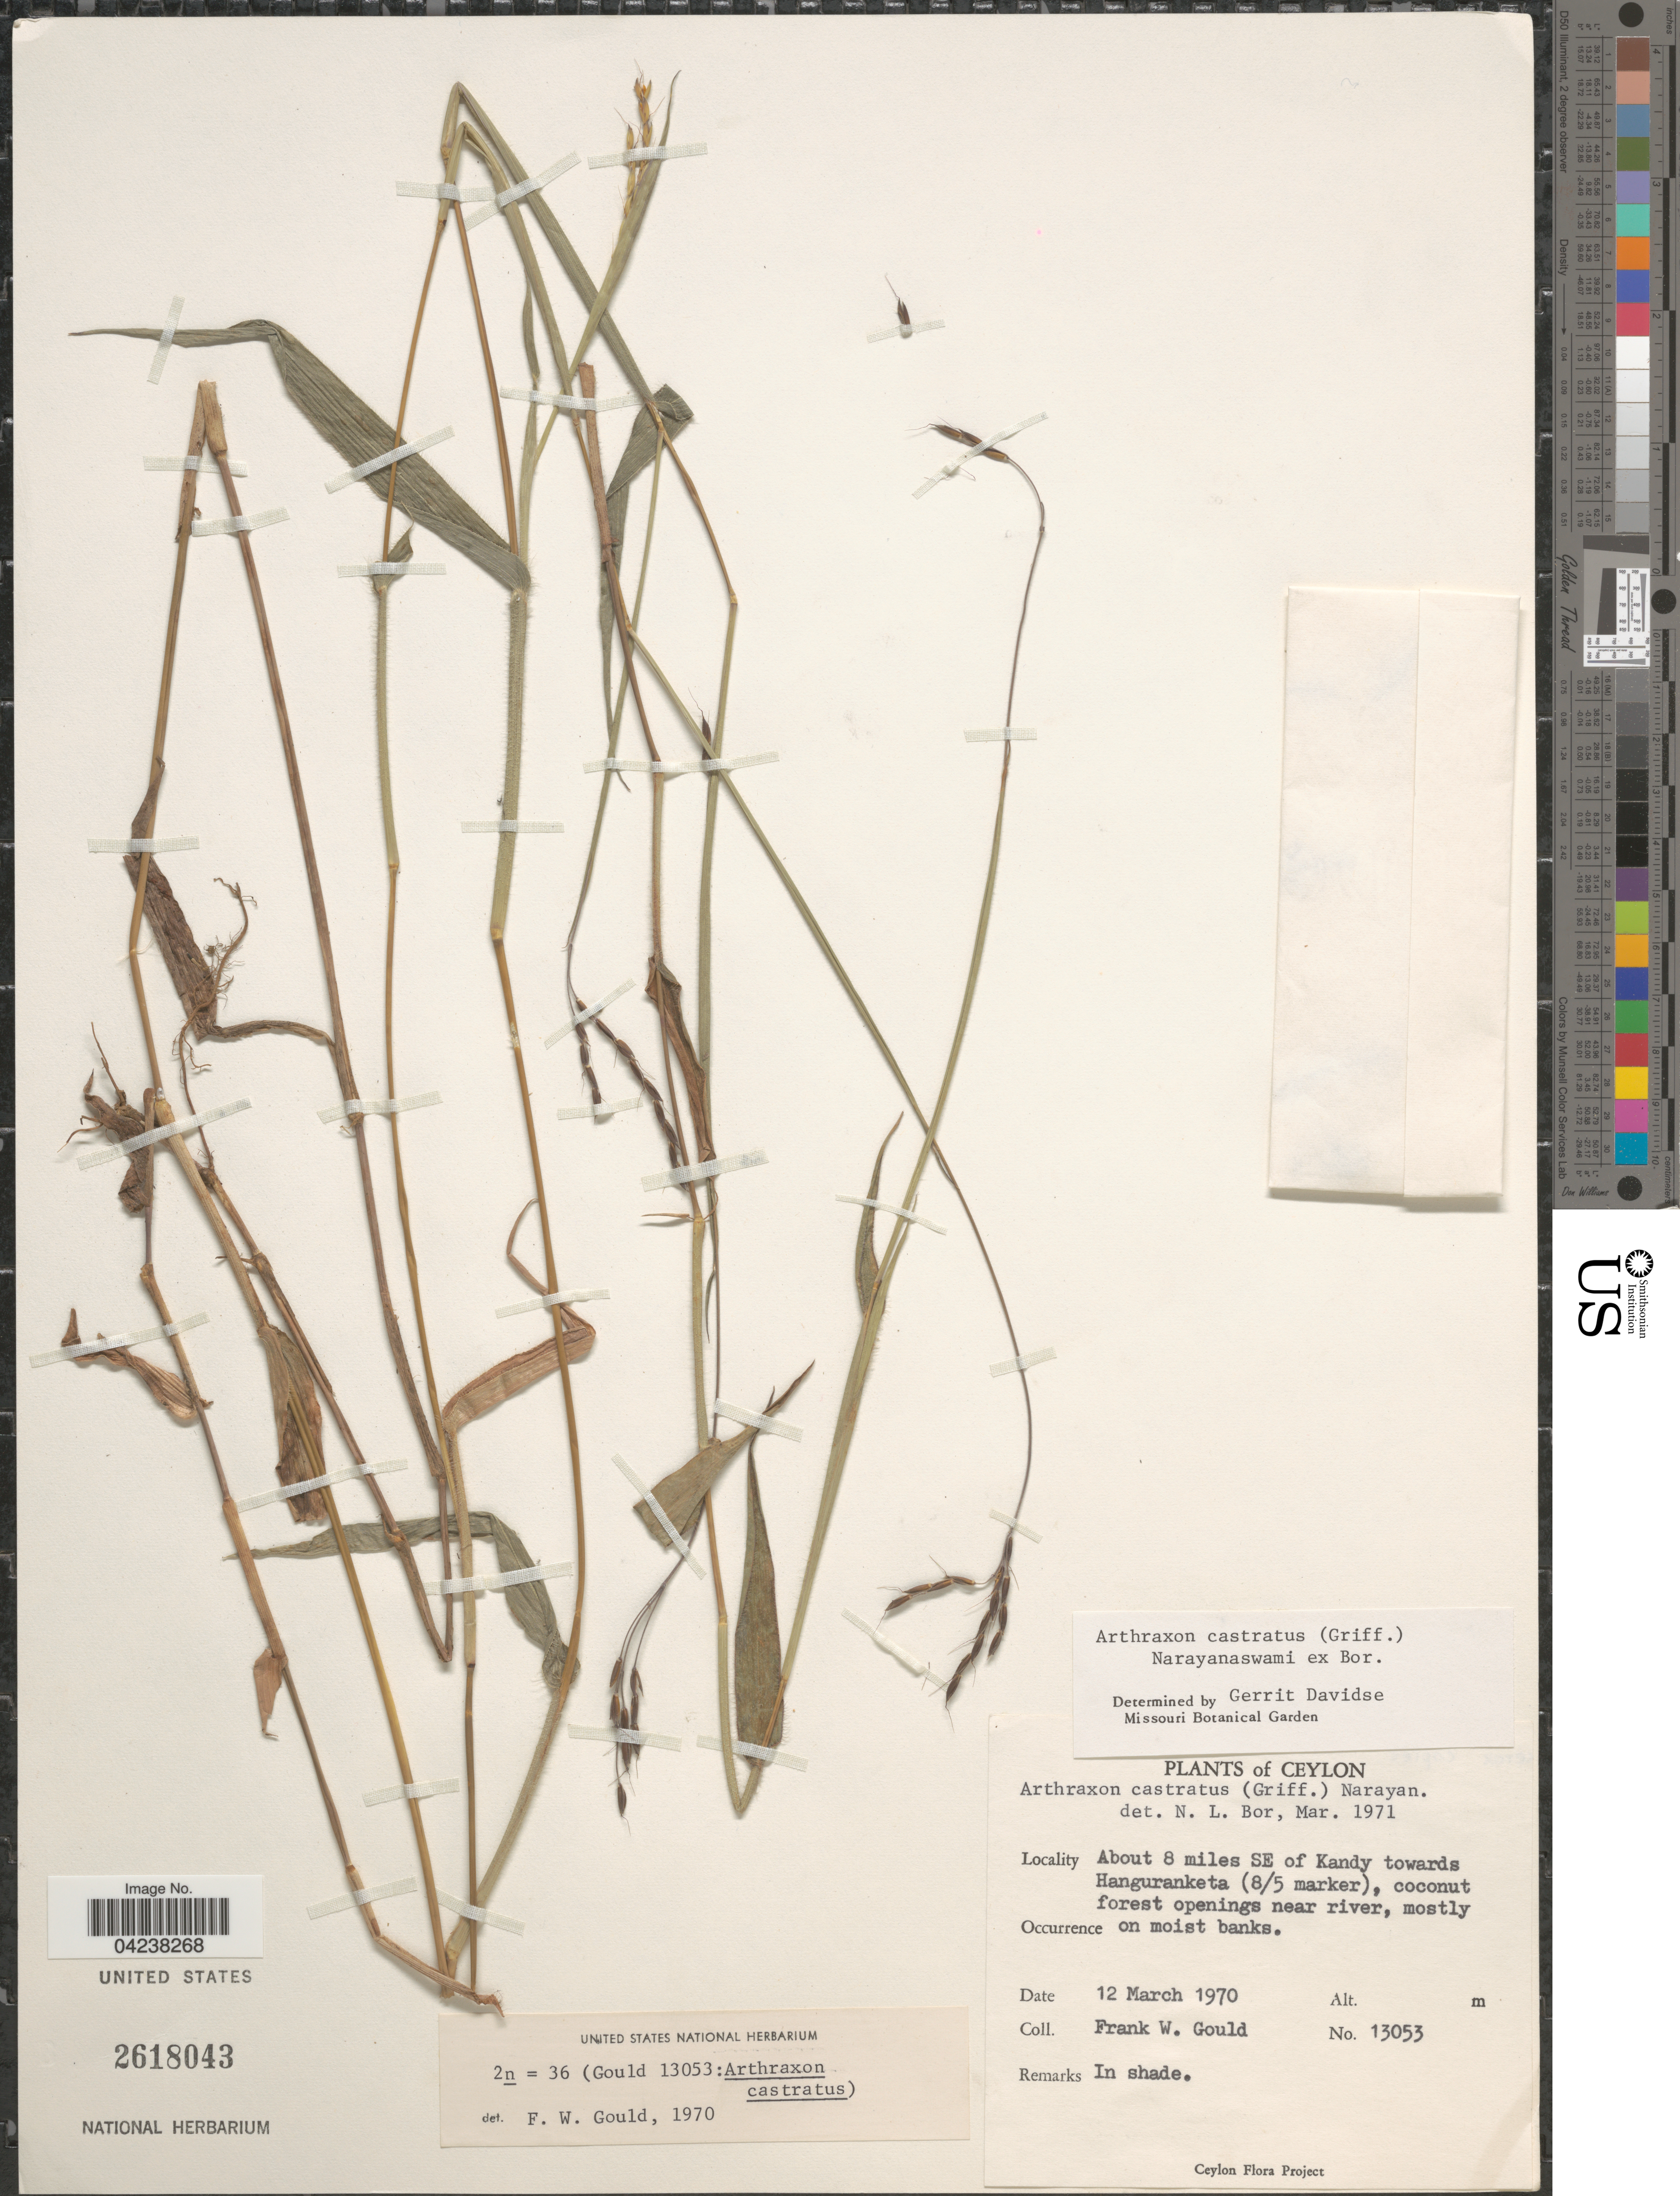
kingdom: Plantae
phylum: Tracheophyta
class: Liliopsida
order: Poales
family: Poaceae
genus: Arthraxon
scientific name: Arthraxon castratus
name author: (Griff.) V. Naray. ex Bor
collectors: F. W. Gould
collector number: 13053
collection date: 1970-03-12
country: Sri Lanka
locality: Ceylon. About 8 miles SE of Kandy towards Hanguranketa (8/5 marker), coconut forest openings near river, mostly on moist banks.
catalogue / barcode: US 2618043